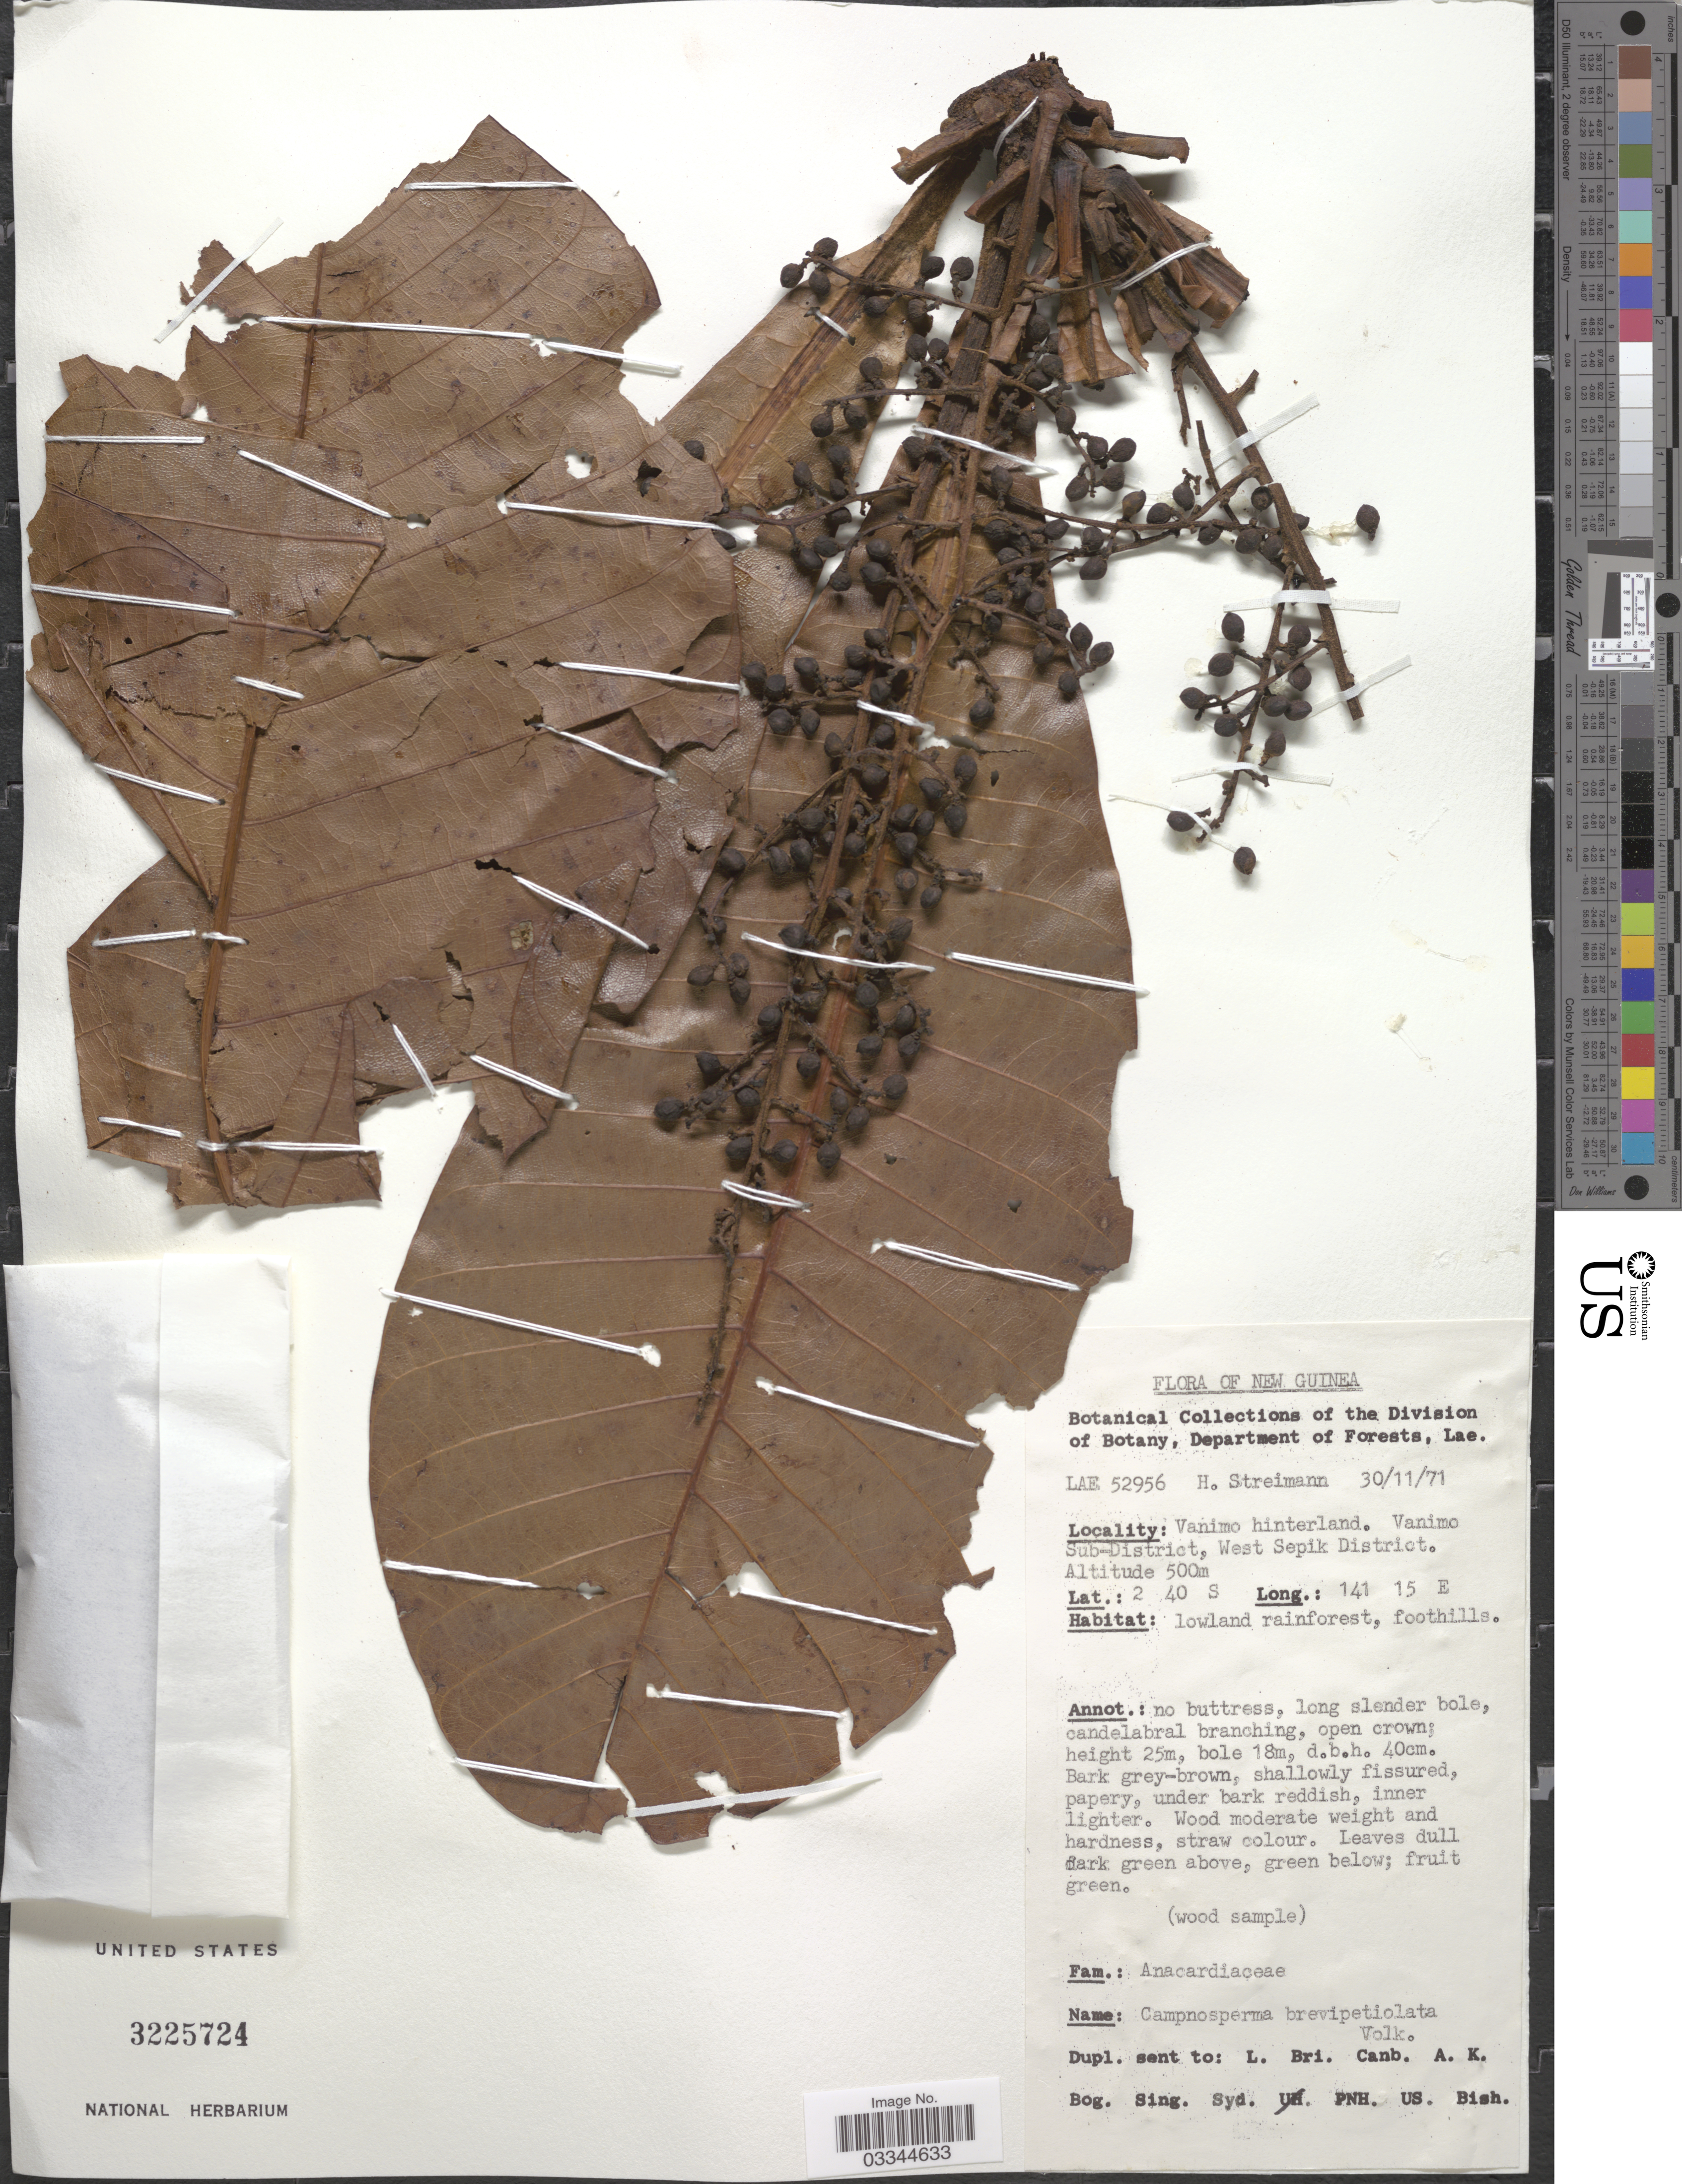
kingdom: Plantae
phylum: Tracheophyta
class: Magnoliopsida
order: Sapindales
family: Anacardiaceae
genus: Campnosperma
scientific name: Campnosperma brevipetiolatum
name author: Volk.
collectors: H. Streimann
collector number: LAE52956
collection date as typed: Transcribed d/m/y: 30/11/71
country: Papua New Guinea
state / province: Sandaun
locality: New Guinea, Vanimo hinterland. Vanimo Sub-District, West Sepik District.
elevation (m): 500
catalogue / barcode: US 3225724